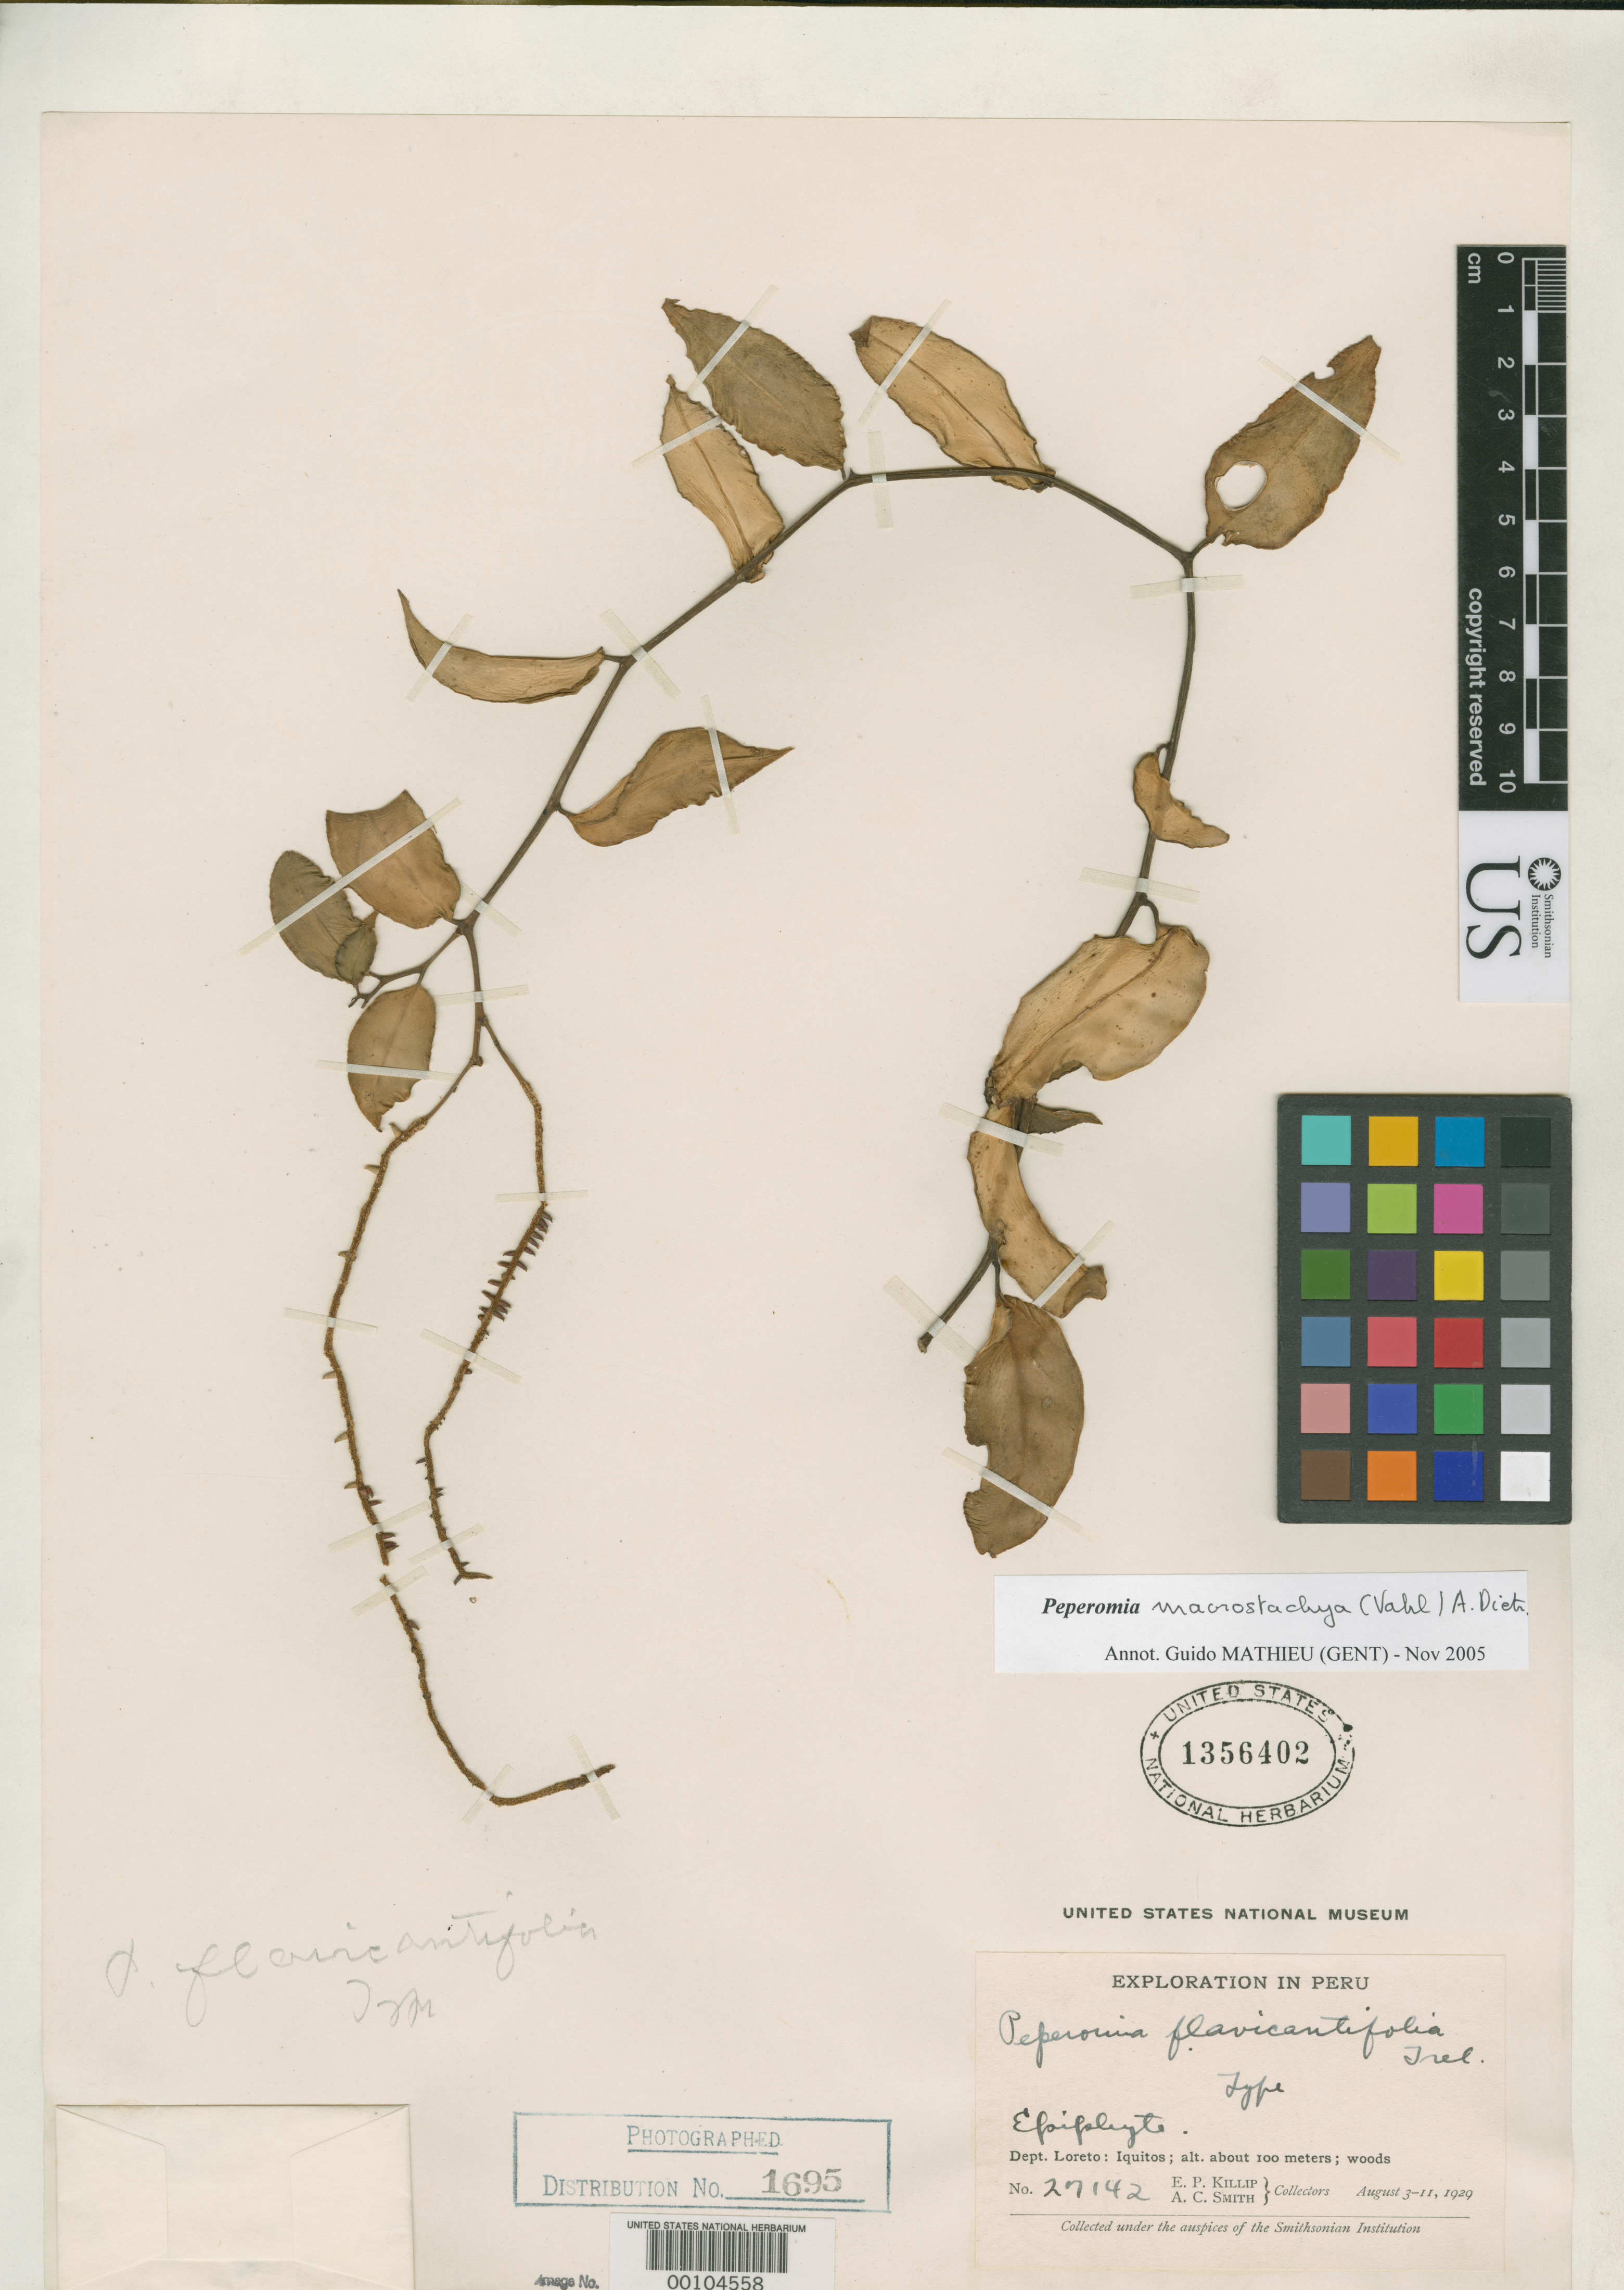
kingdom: Plantae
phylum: Tracheophyta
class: Magnoliopsida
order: Piperales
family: Piperaceae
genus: Peperomia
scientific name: Peperomia flavescentifolia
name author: Trel.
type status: Holotype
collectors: E. P. Killip & A. C. Smith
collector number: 27142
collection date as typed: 03 Aug 1929 to 11 Aug 1929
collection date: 1929-08-03/1929-08-11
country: Peru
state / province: Loreto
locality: Near Mishuyacu, Iquitos.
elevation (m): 100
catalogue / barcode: US 1356402